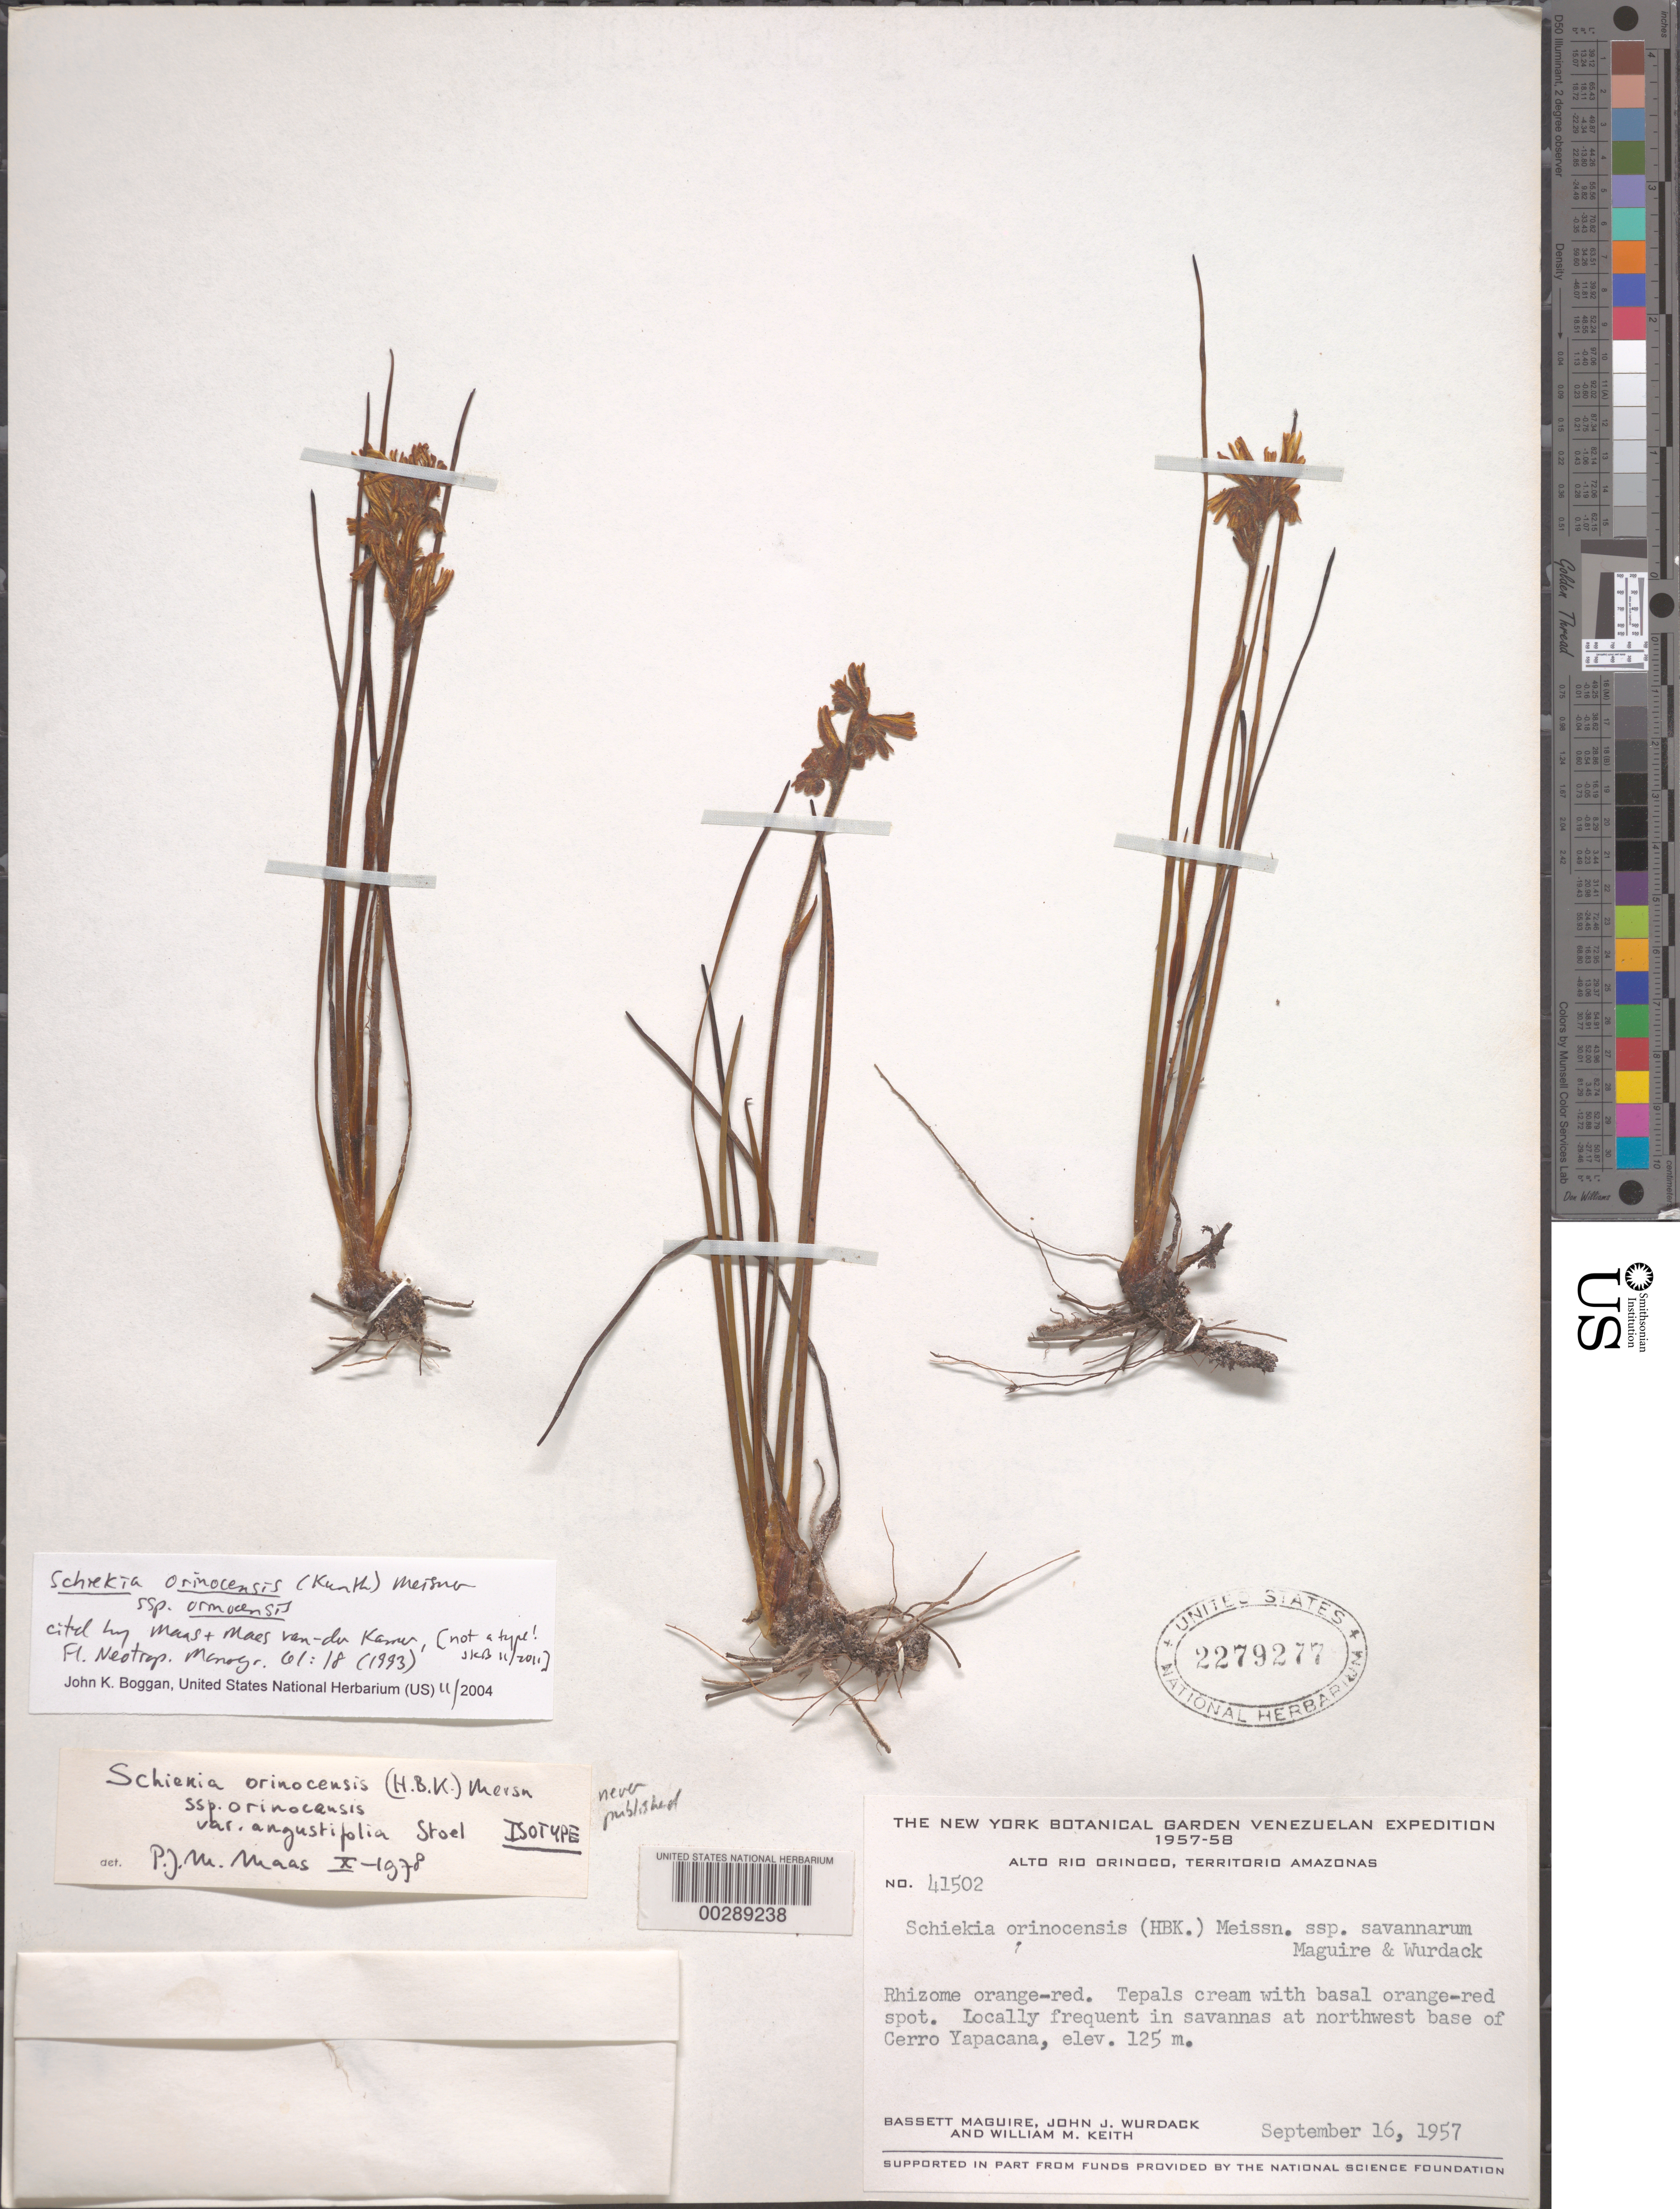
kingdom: Plantae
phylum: Tracheophyta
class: Liliopsida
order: Commelinales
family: Haemodoraceae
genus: Schiekia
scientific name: Schiekia orinocensis subsp. orinocensis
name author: (Kunth) Meisn.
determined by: Boggan, J. K., (US), NMNH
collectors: B. Maguire, J. J. Wurdack & W. Keith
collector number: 41502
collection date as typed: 16 Sep 1957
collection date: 1957-09-16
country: Venezuela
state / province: Amazonas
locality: Savannas at NW base of Cerro Yapacana, Alto Rio Orinoco.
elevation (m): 125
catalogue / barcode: US 2279277